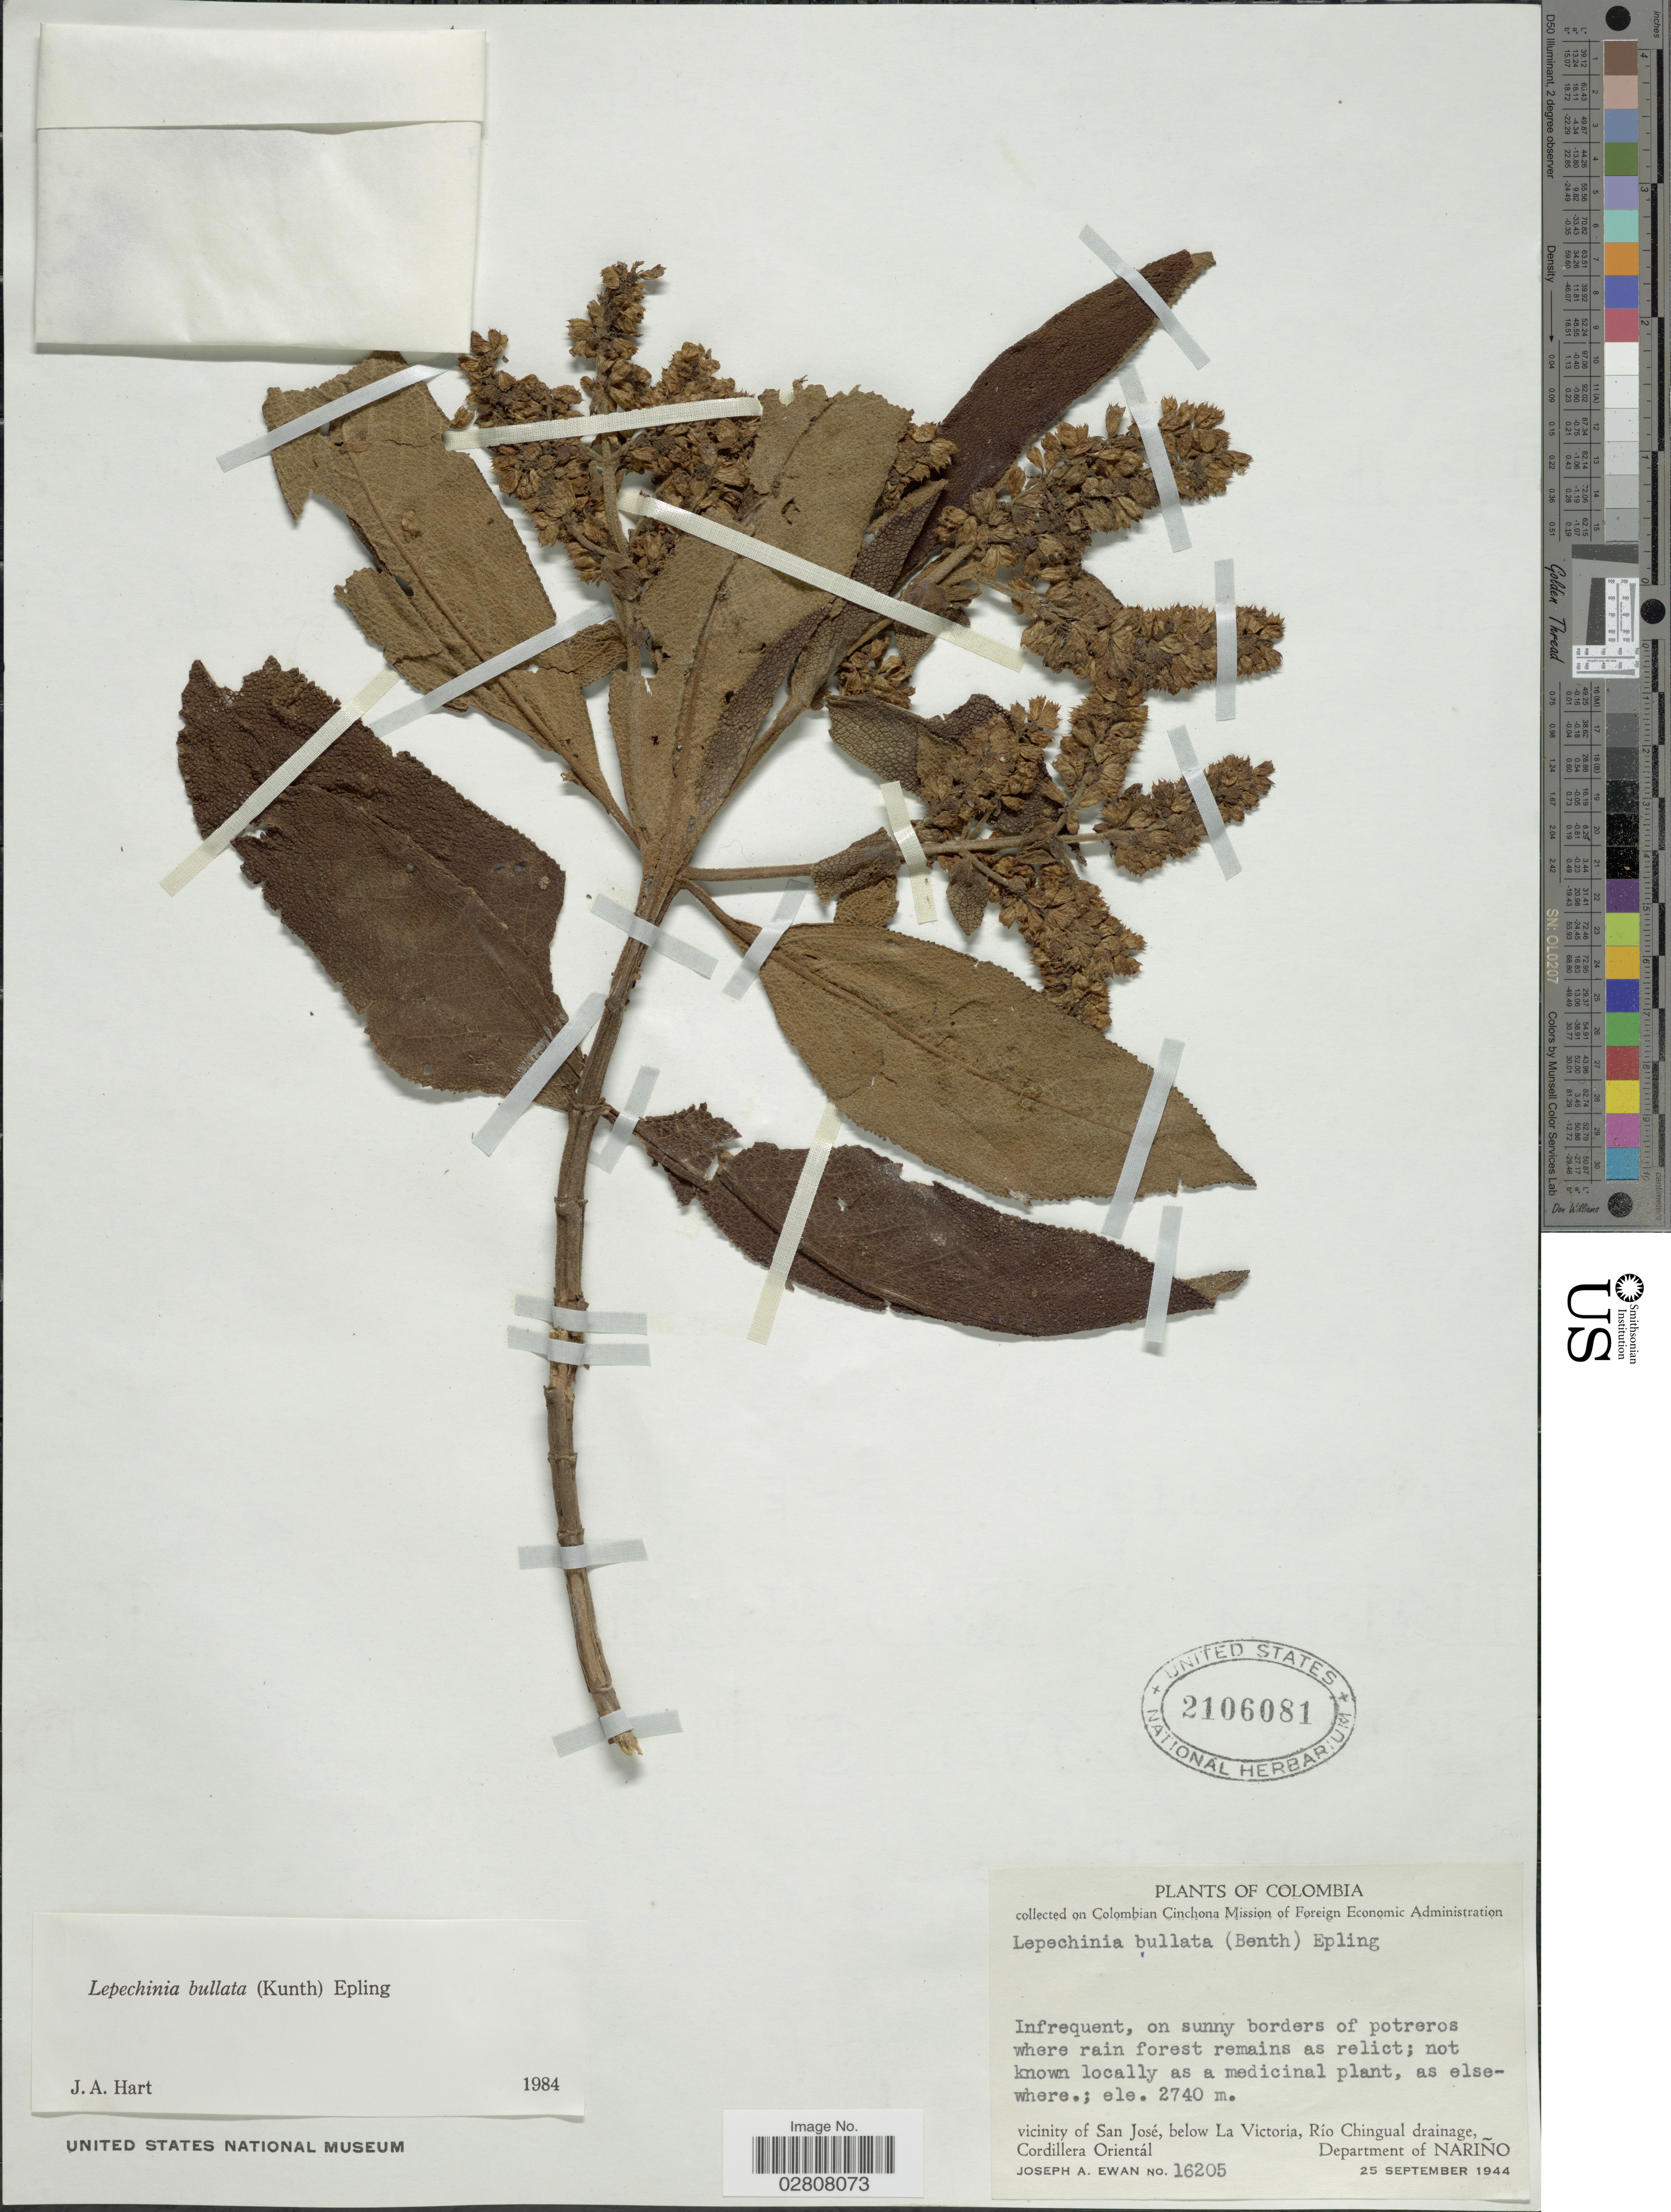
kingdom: Plantae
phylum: Tracheophyta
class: Magnoliopsida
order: Lamiales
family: Lamiaceae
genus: Lepechinia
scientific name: Lepechinia bullata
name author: (Kunth) Epling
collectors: J. A. Ewan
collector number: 16205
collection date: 1944-09-25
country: Colombia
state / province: Nariño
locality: Vicinity of San José, below La Victoria, Río Chingual drainage, Cordillera Orientál. Department of Nariño.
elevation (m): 2740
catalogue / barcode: US 2106081